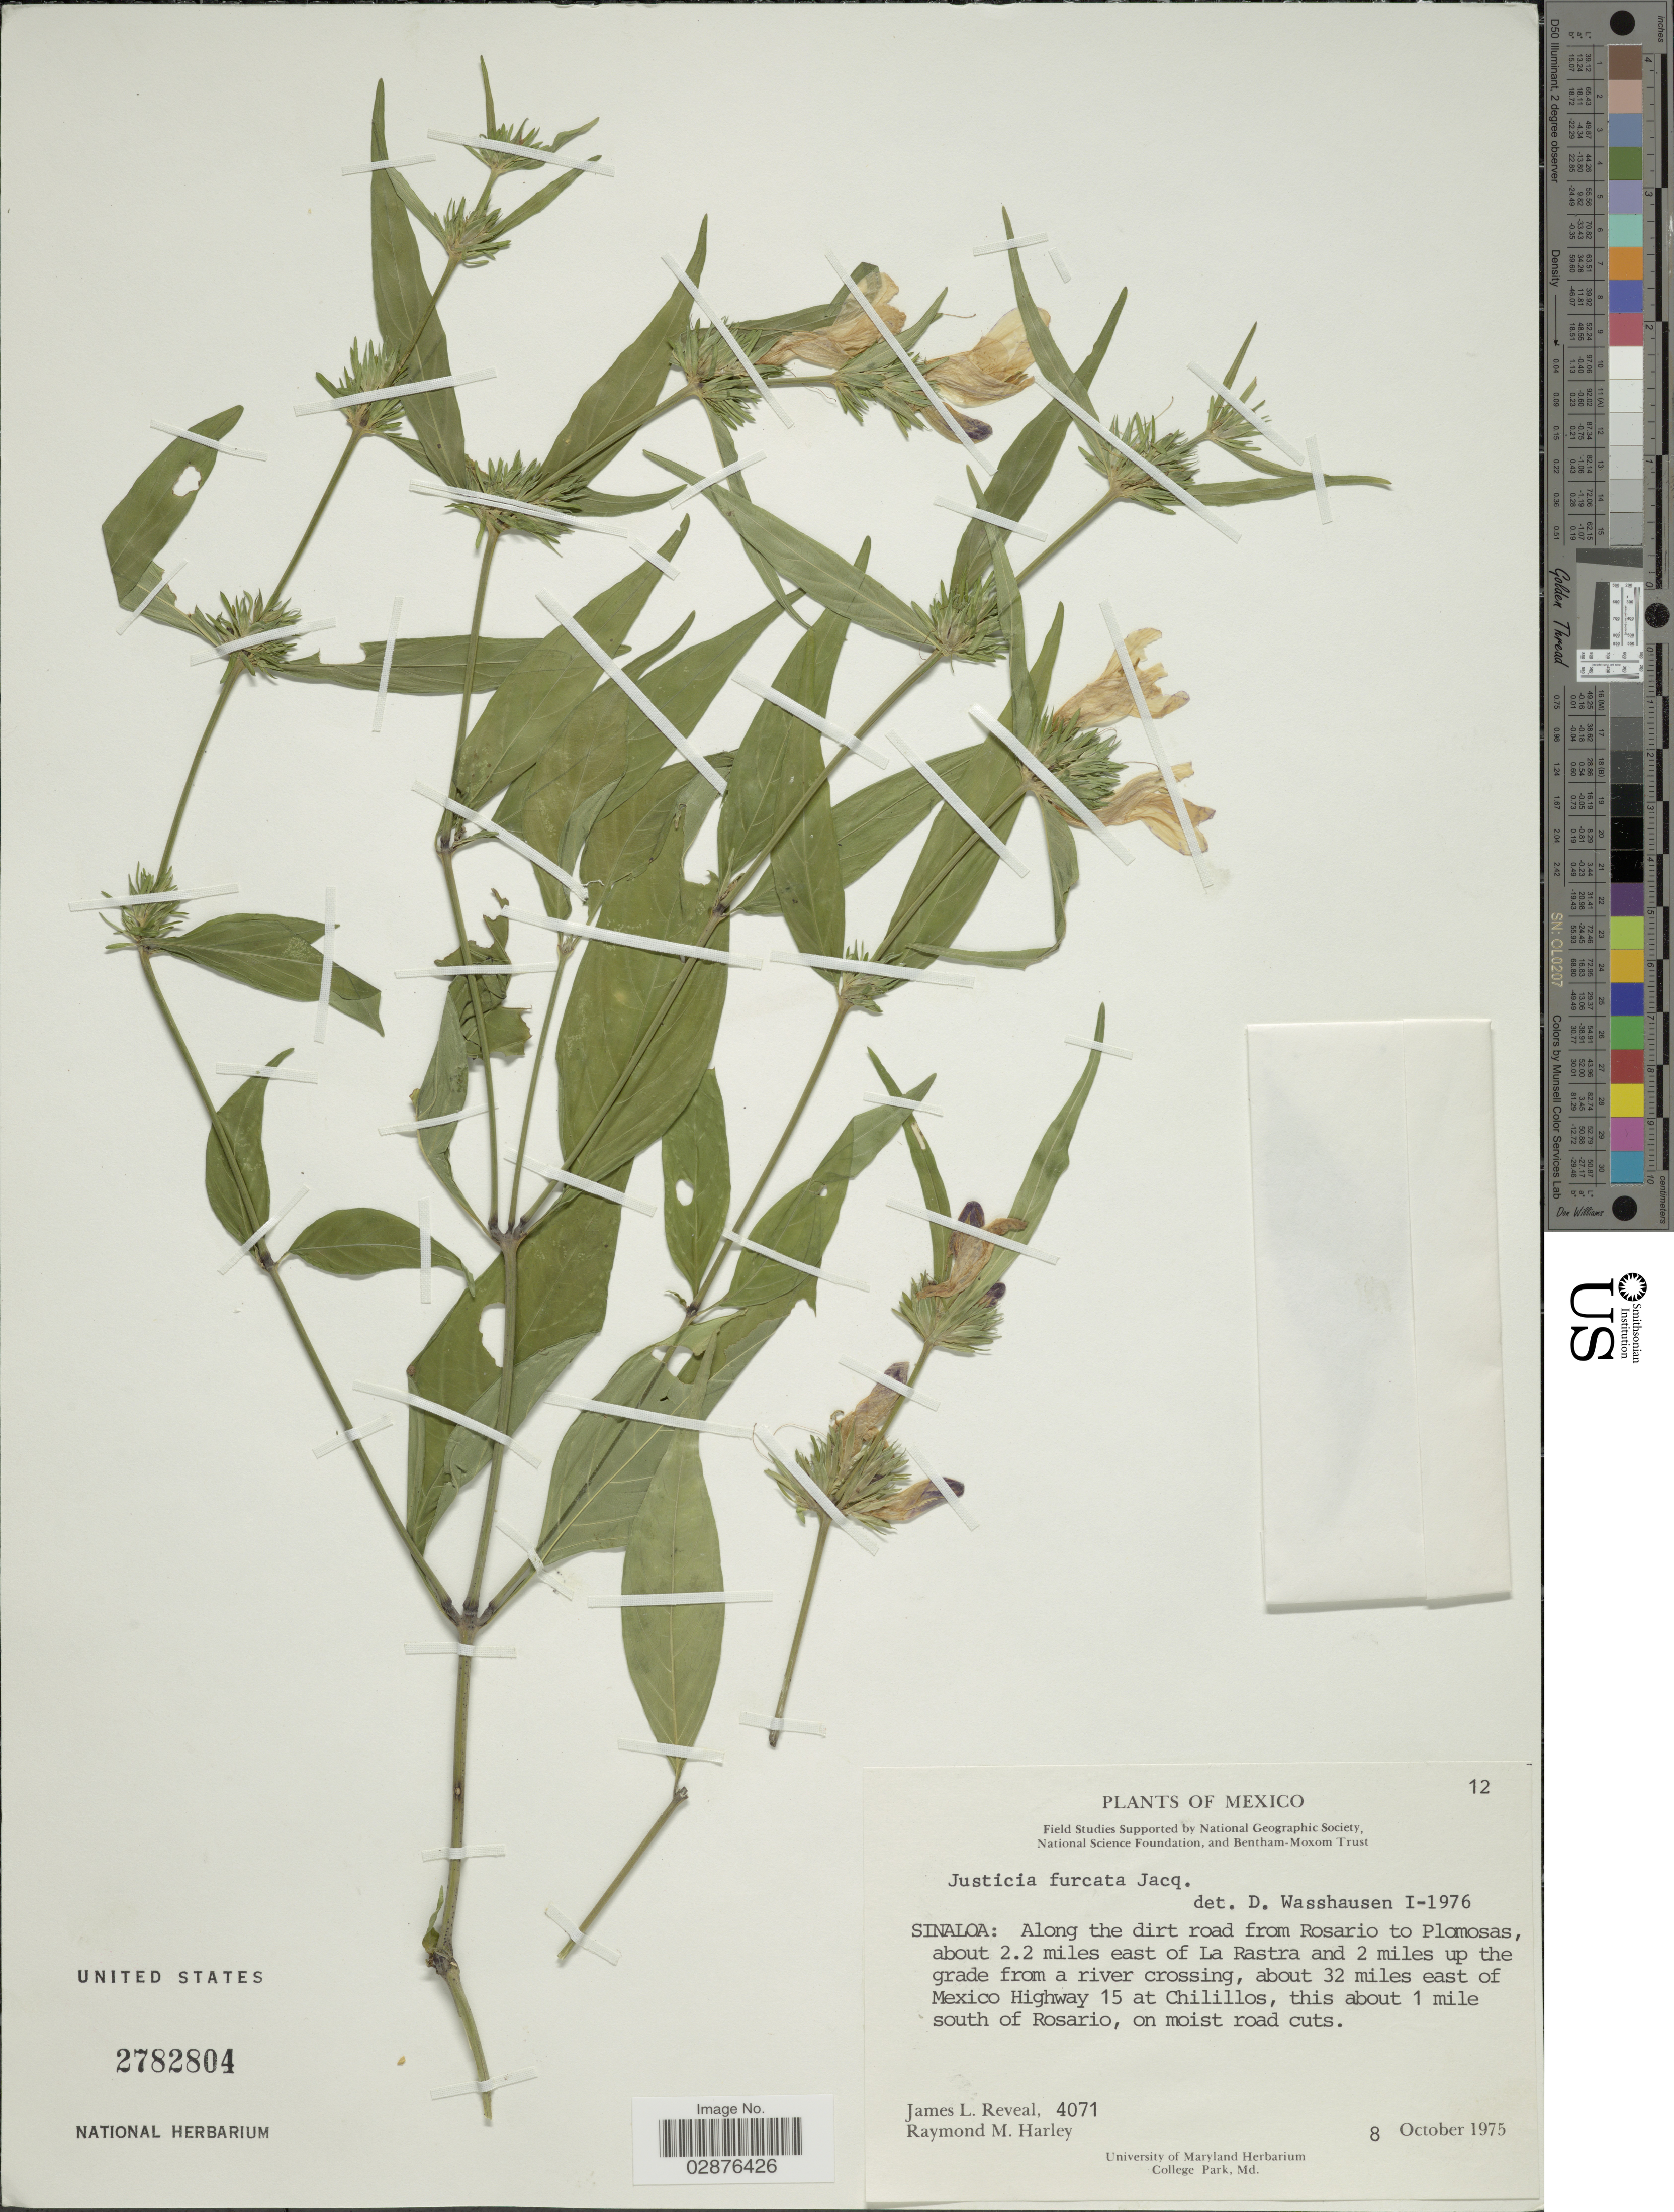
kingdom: Plantae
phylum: Tracheophyta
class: Magnoliopsida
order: Lamiales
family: Acanthaceae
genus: Justicia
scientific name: Justicia furcata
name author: Lam.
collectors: J. L. Reveal & R. M. Harley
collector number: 4071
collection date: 1975-10-08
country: Mexico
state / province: Sinaloa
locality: Along the dirt road from Rosario to Plomosas, about 2.2 miles east of La Rastra and 2 miles up the grade from a river crossing, about 32 miles east of Mexico Highway 15 at Chilillos, this about 1 mile south of Rosario.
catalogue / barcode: US 2782804